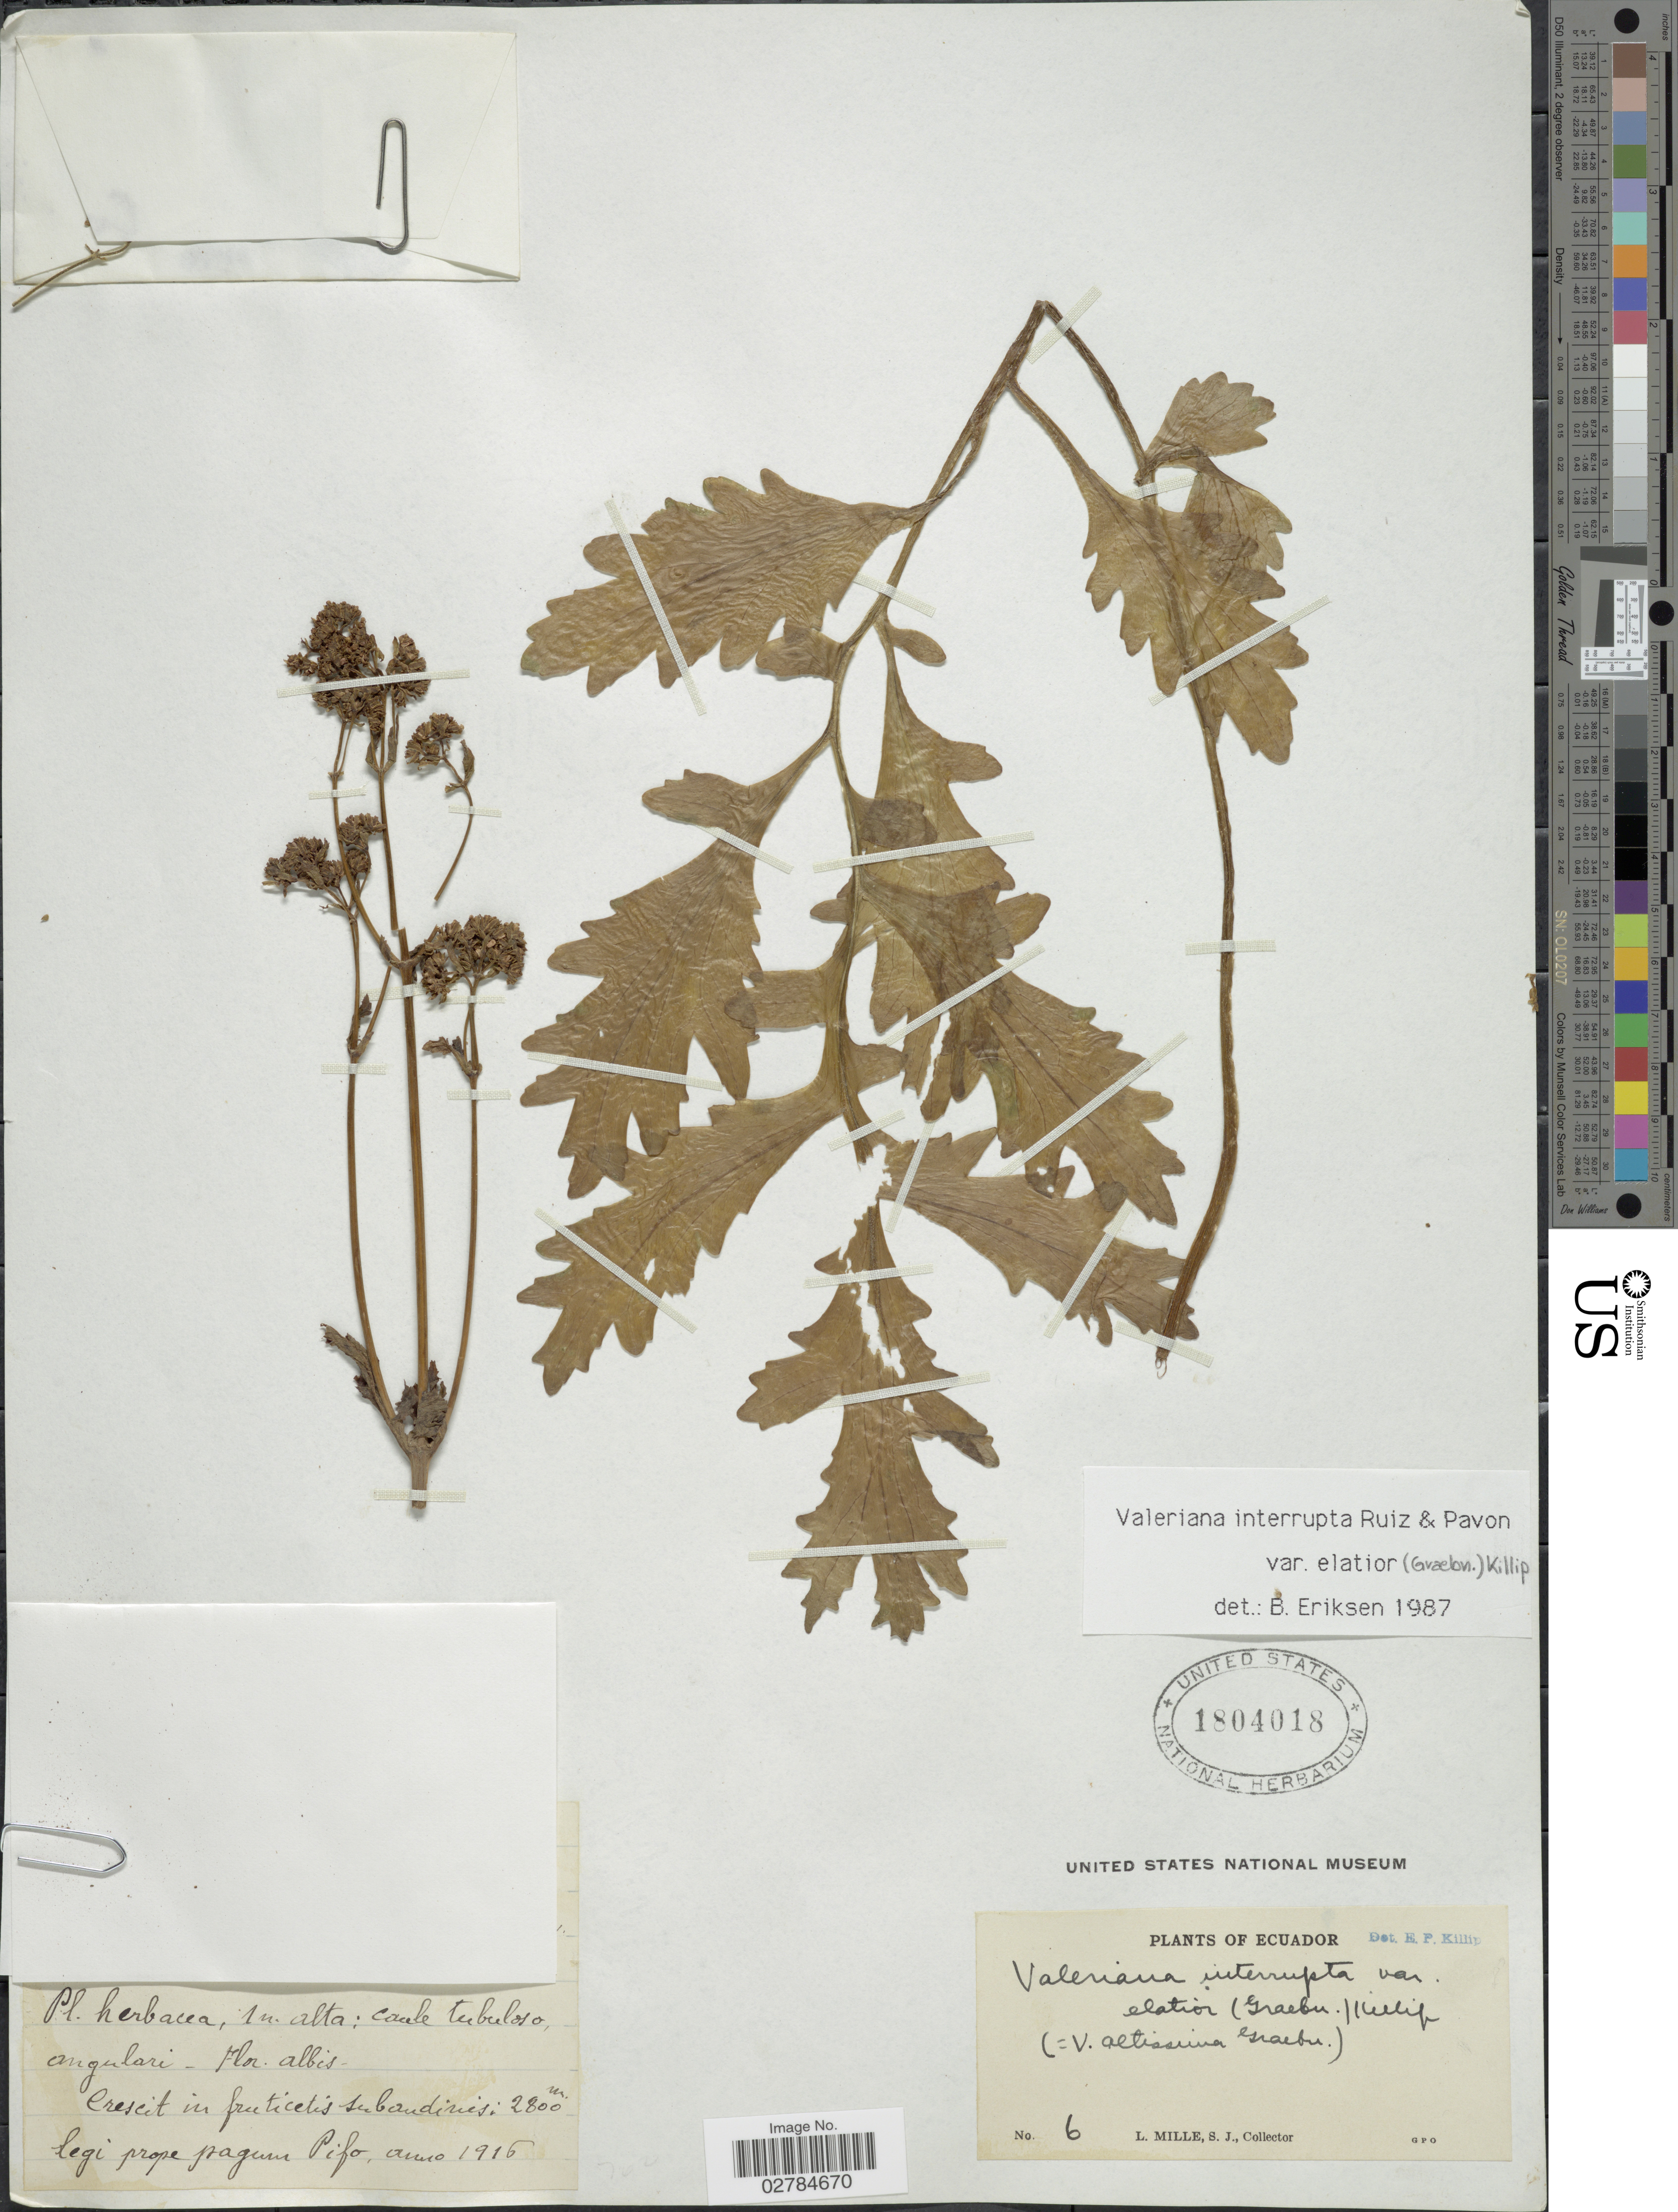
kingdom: Plantae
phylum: Tracheophyta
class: Magnoliopsida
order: Dipsacales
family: Caprifoliaceae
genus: Valeriana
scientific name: Valeriana interrupta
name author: Ruiz & Pav.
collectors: L. Mille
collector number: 6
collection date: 1916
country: Ecuador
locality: Crescit in fruticetis Subandinies Prope pagum Pifo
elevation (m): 2800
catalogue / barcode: US 1804018